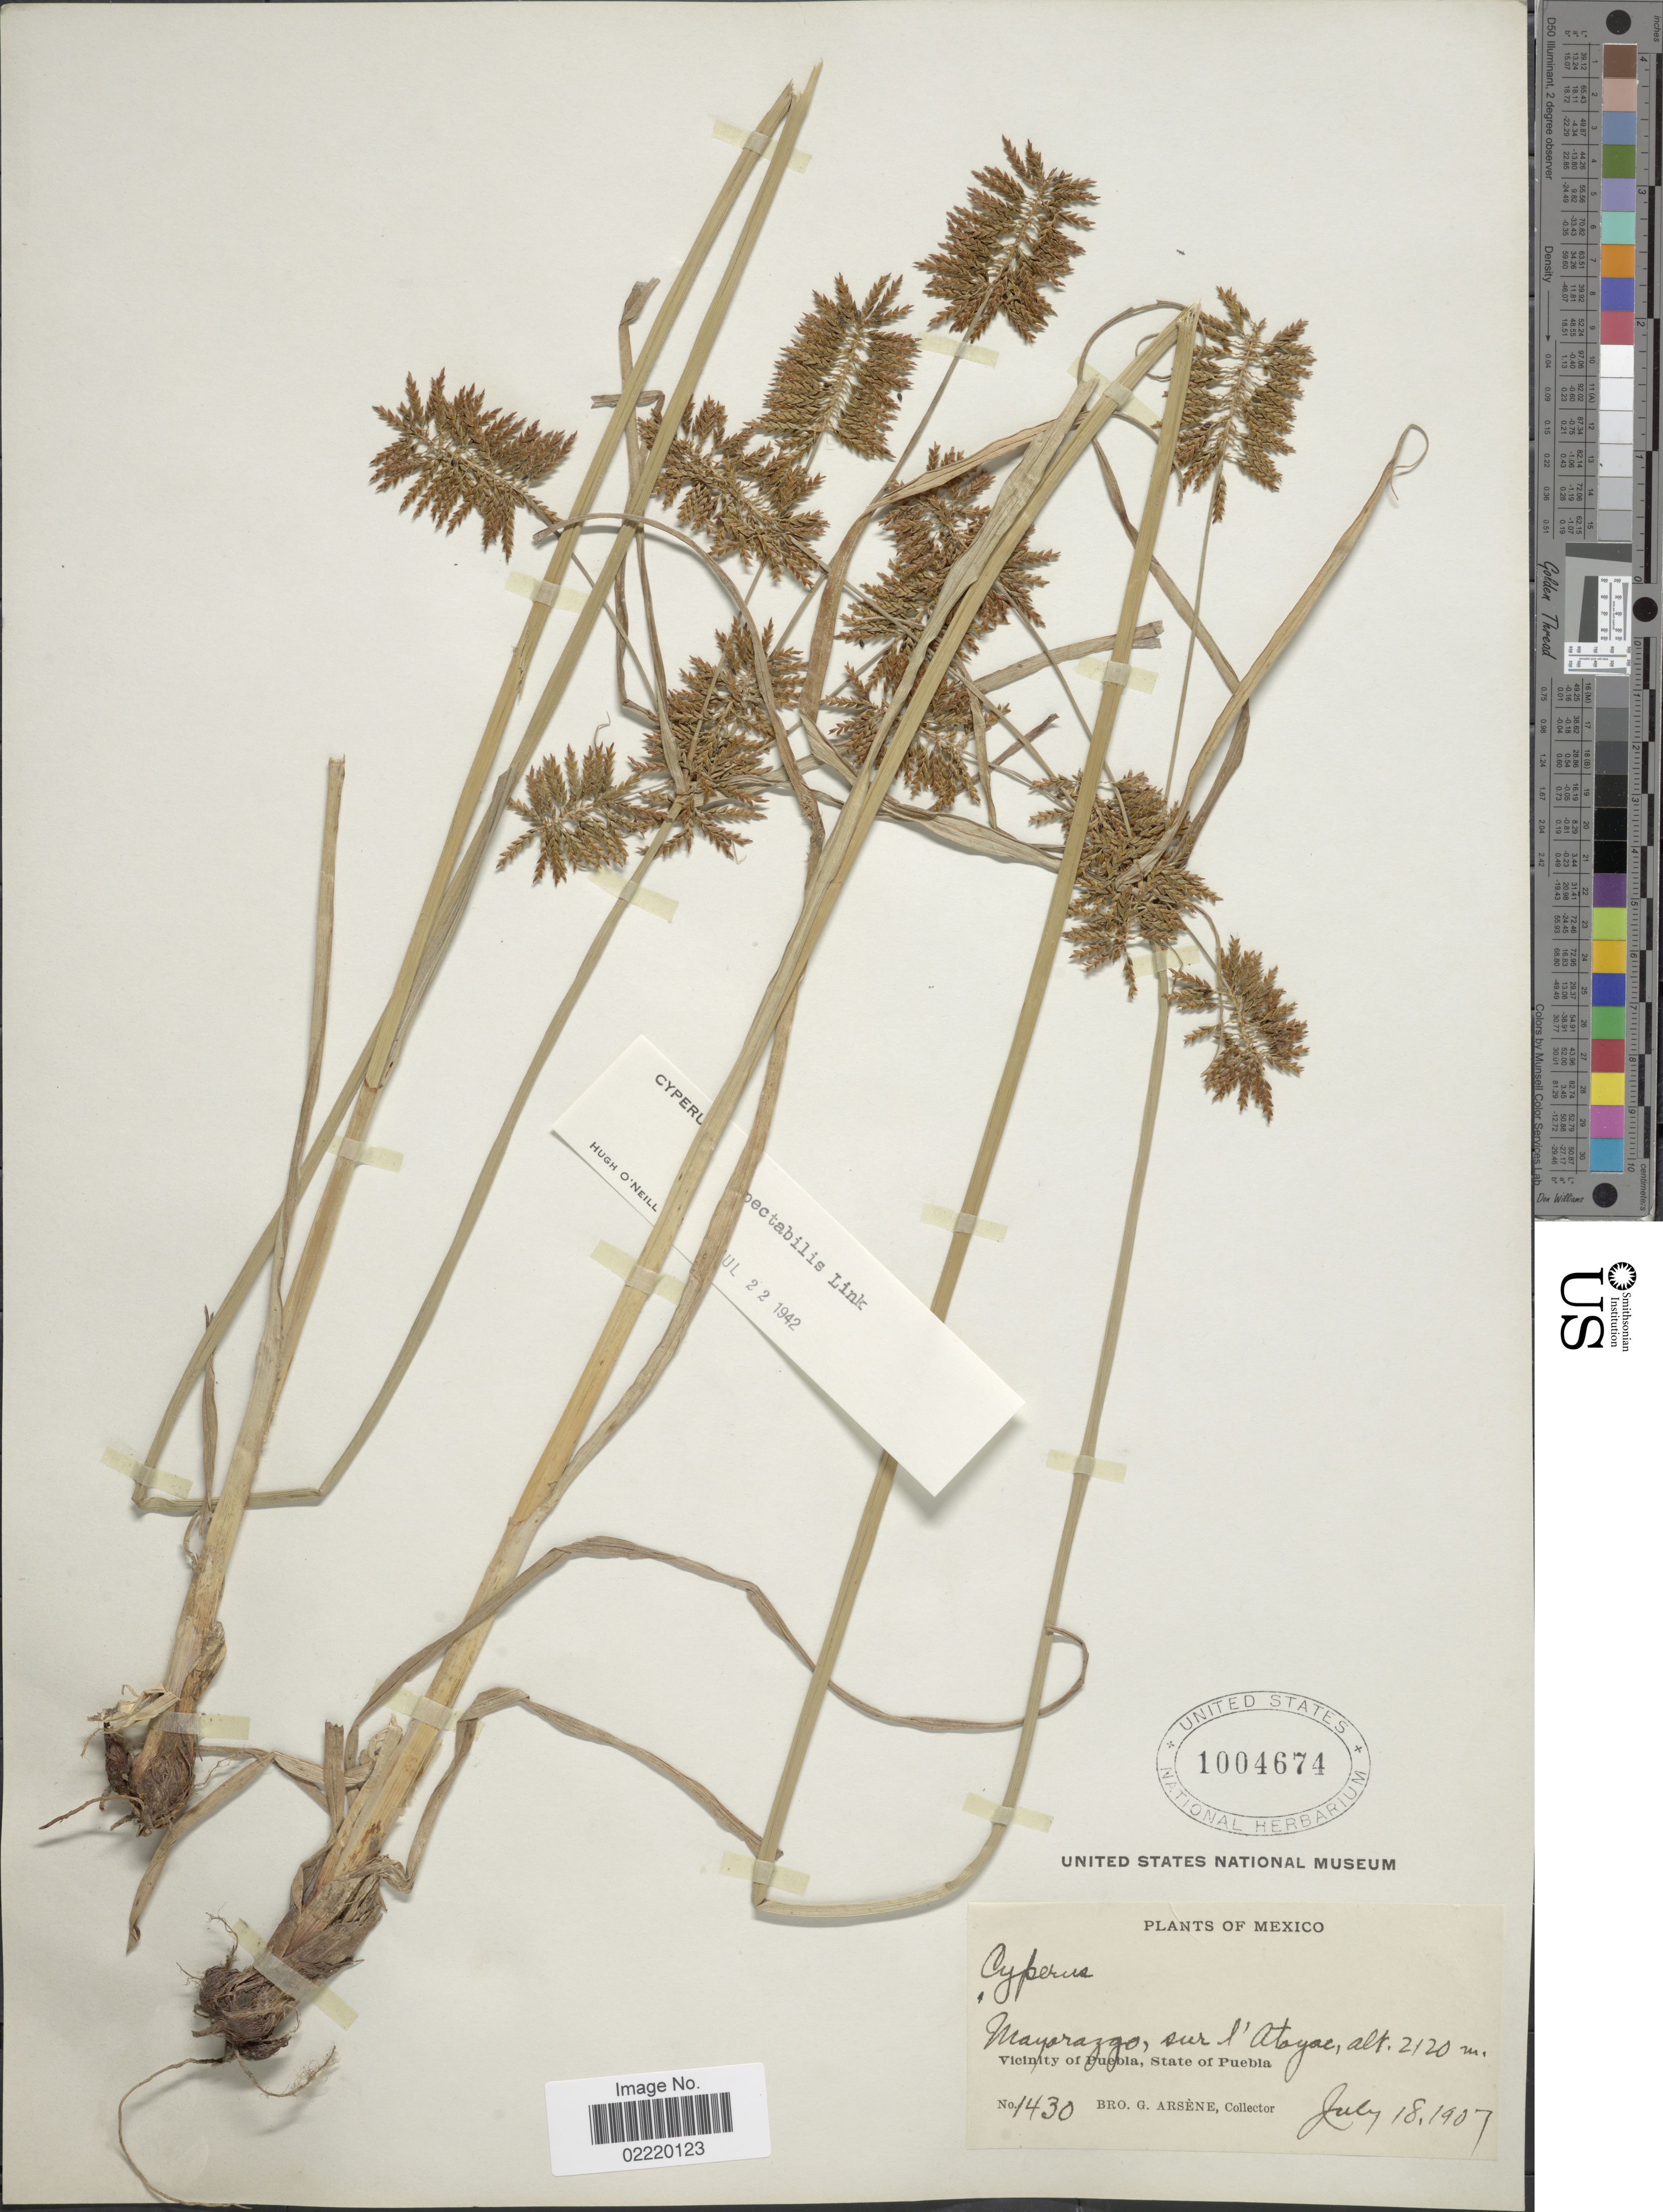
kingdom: Plantae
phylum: Tracheophyta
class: Liliopsida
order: Poales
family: Cyperaceae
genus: Cyperus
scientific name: Cyperus spectabilis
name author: Link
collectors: Bro. G. Arsène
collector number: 1430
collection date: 1907-07-18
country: Mexico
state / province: Puebla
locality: Mayorazgo sur l'Atoyac [Mayorazgo on the Atoyac]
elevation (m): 2120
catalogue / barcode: US 1004674